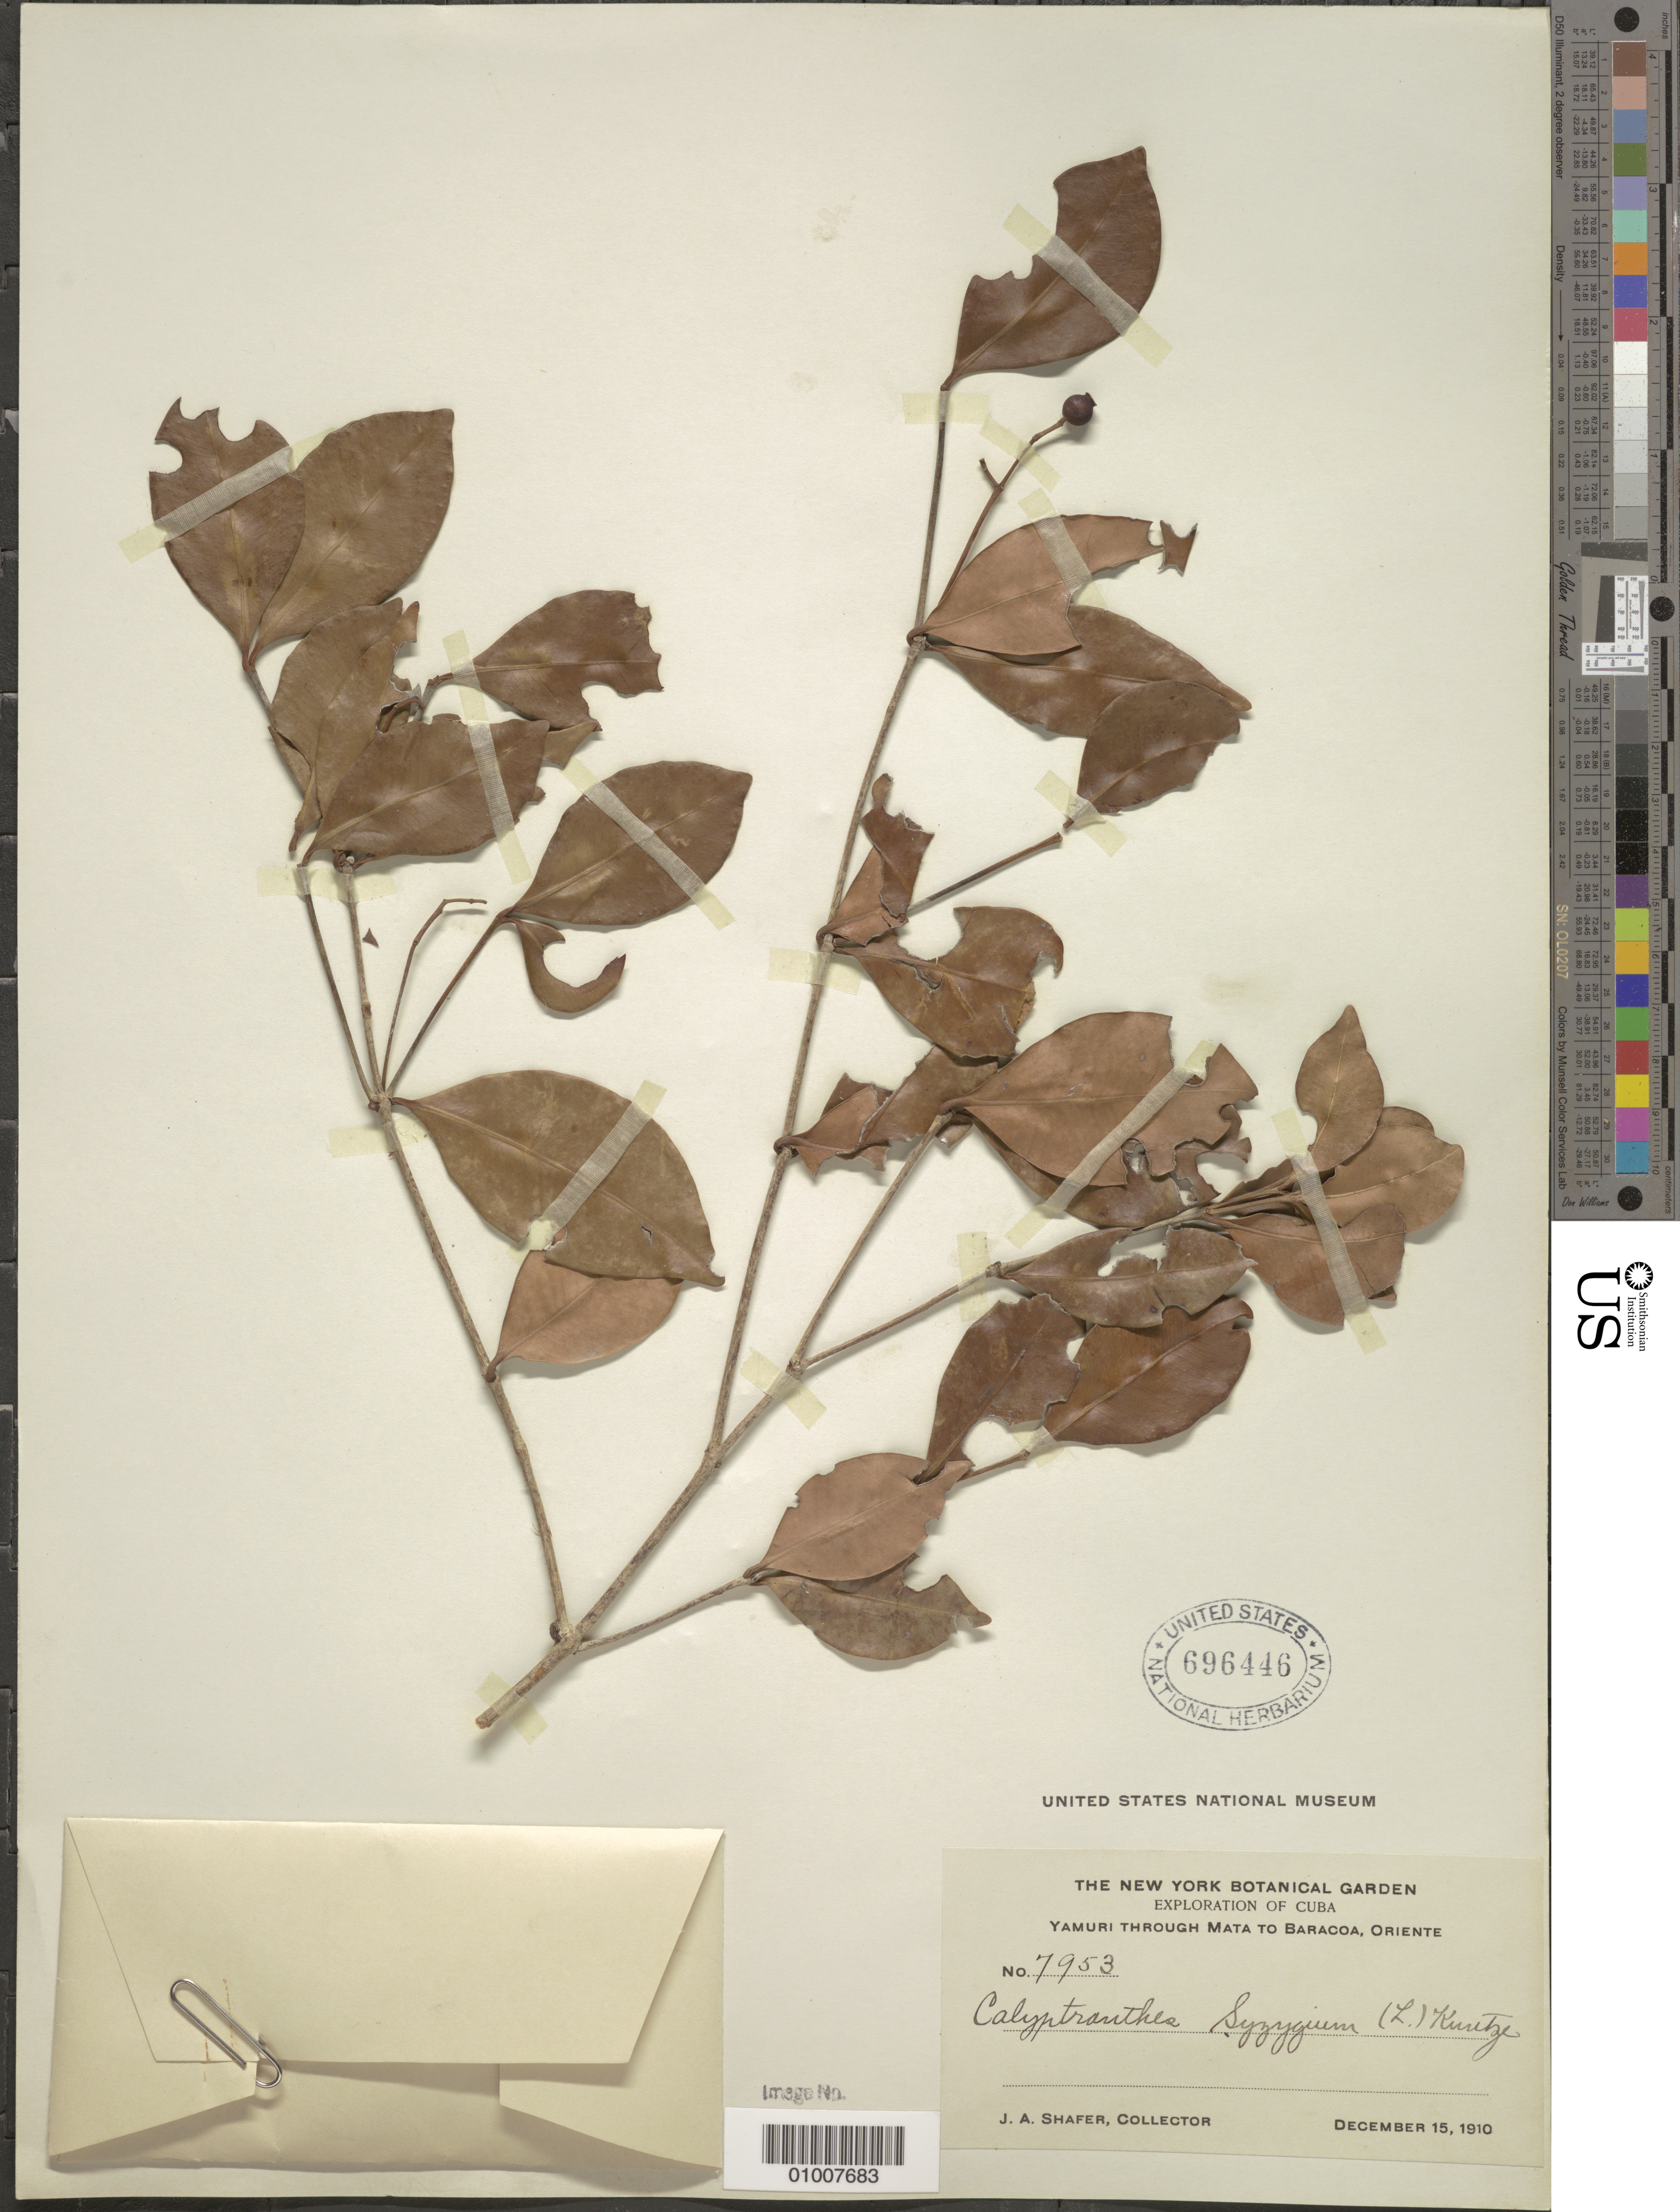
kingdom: Plantae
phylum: Tracheophyta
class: Magnoliopsida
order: Myrtales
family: Myrtaceae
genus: Myrcia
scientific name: Myrcia zuzygium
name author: (L.) A.R. Lourenço & E. Lucas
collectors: J. A. Shafer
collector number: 7953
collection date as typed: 15 Dec 1910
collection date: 1910-12-15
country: Cuba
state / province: Guantanamo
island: Cuba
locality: Yamuri through Mata to Baracoa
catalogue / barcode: US 696446